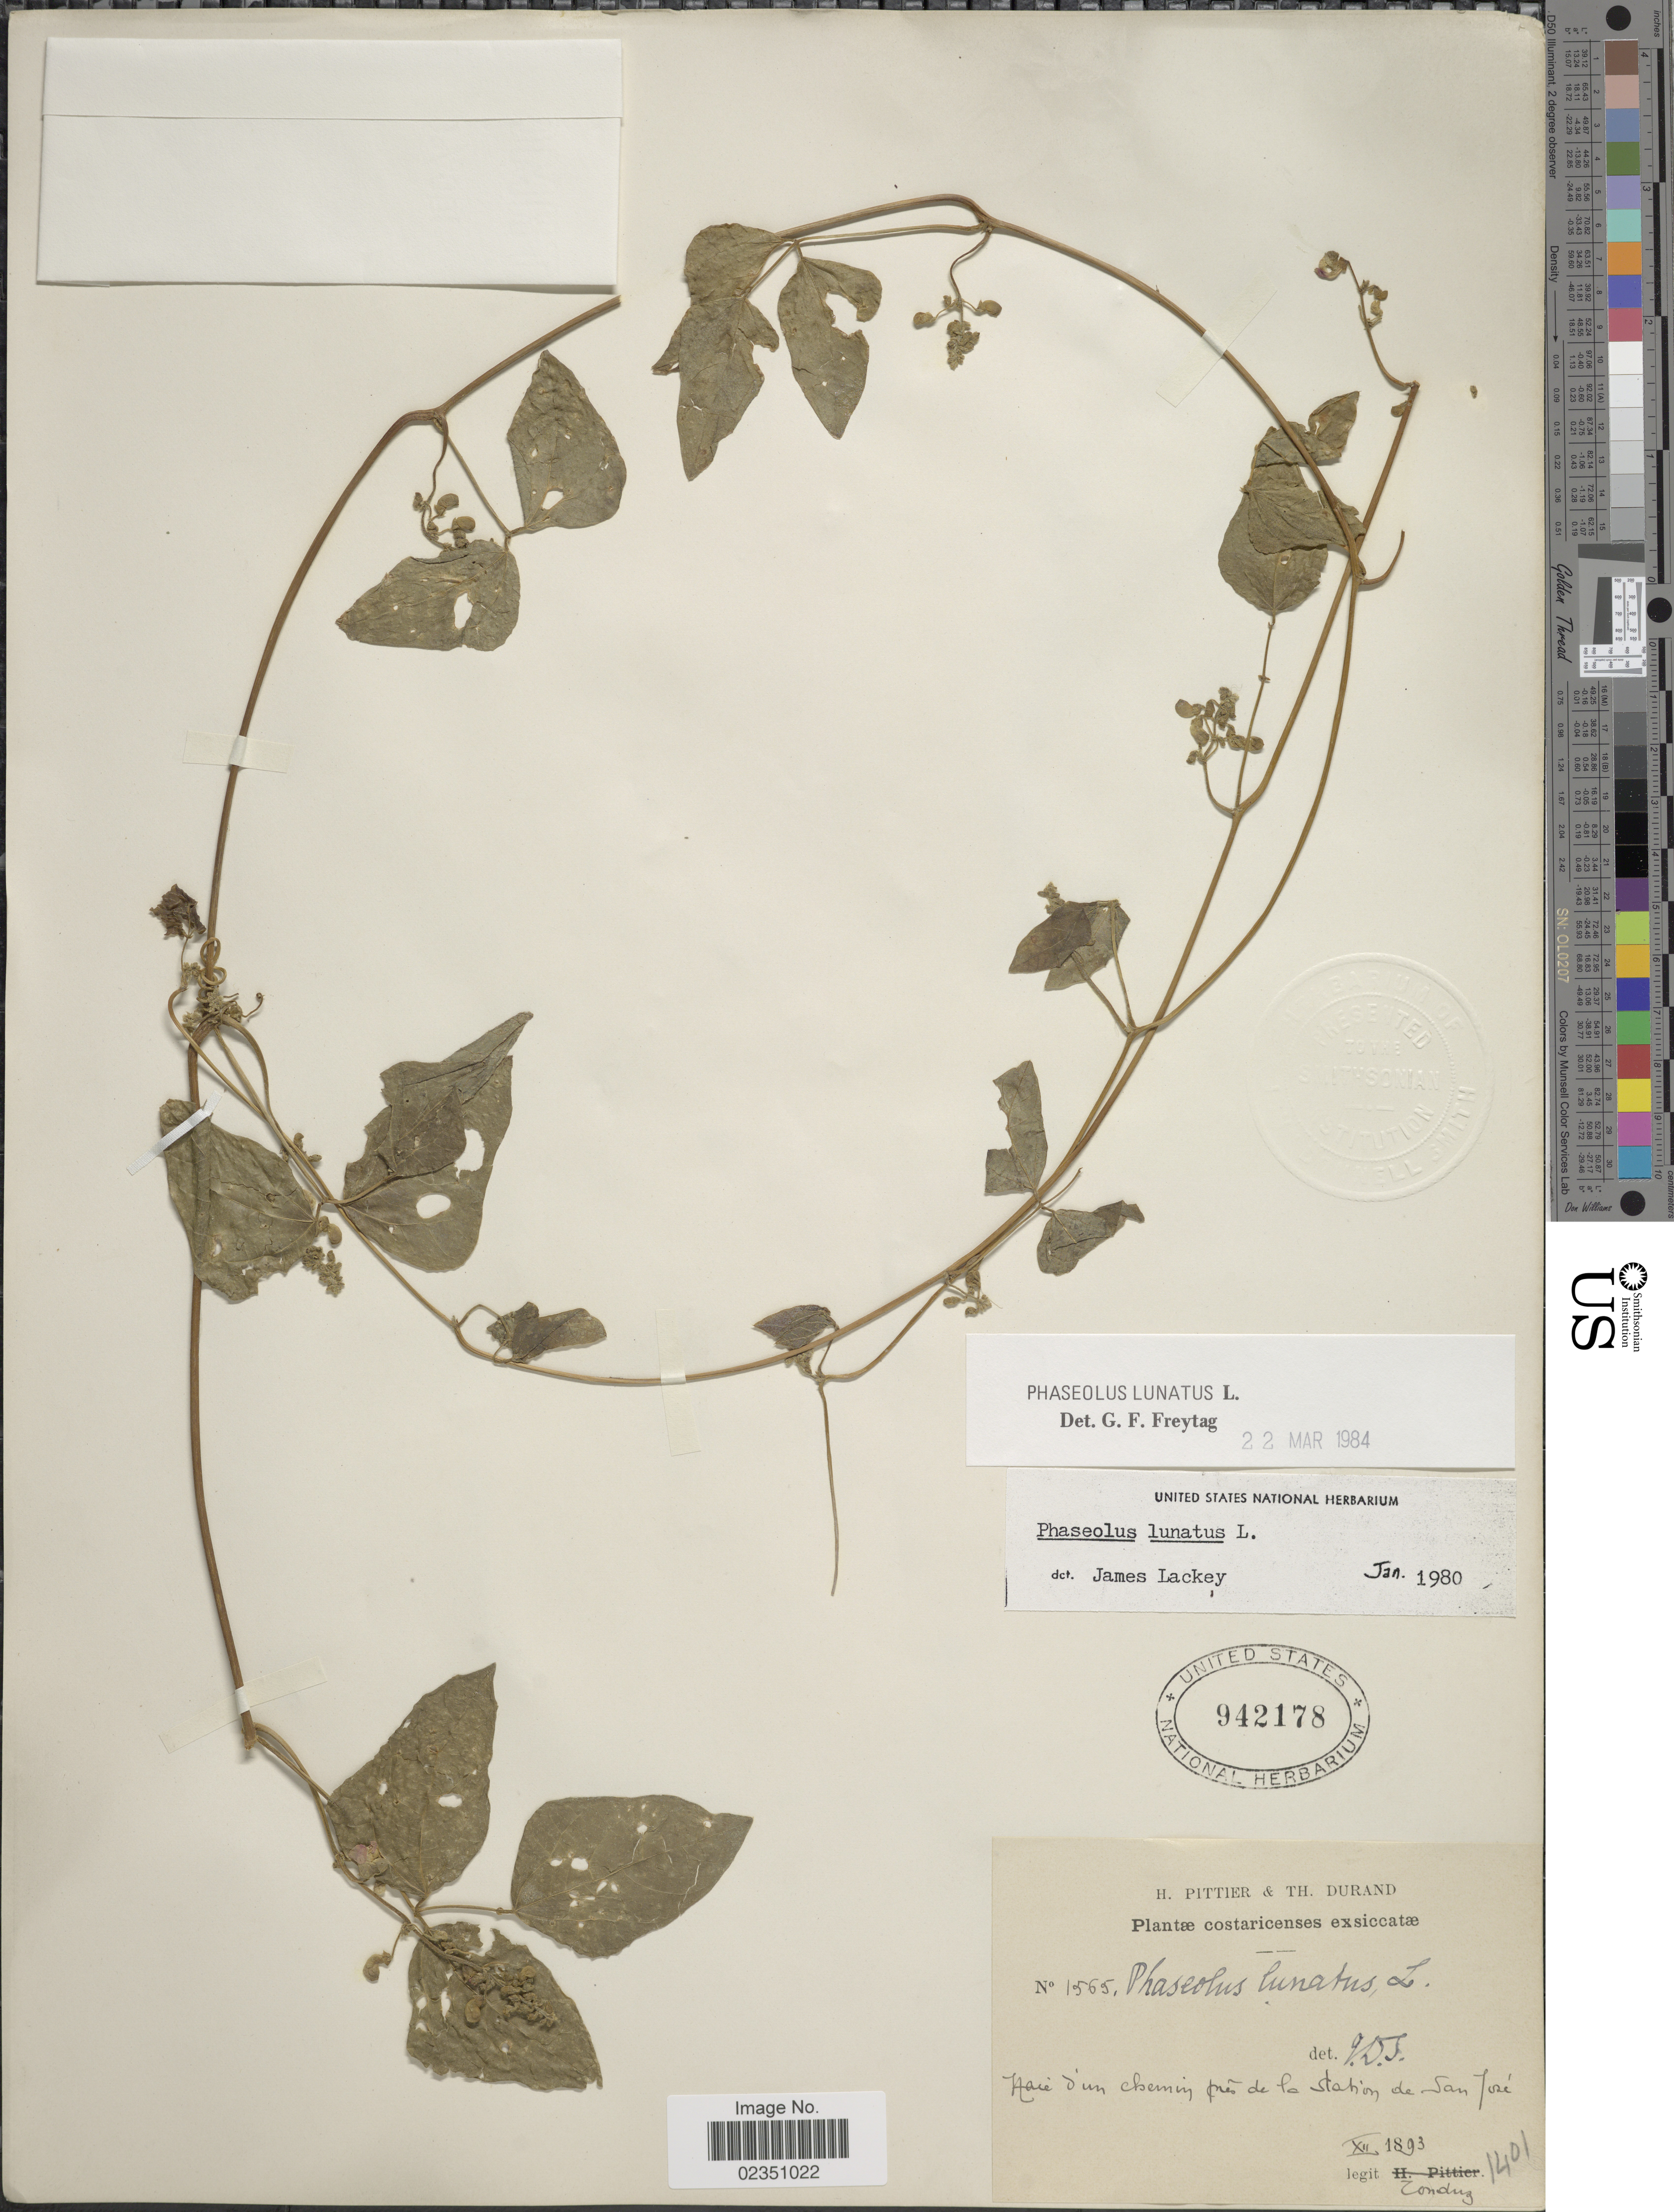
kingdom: Plantae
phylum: Tracheophyta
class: Magnoliopsida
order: Fabales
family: Fabaceae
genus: Phaseolus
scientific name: Phaseolus lunatus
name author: L.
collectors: A. Tonduz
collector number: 1401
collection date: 1893-12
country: Costa Rica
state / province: San José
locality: Haie d'un chemin prés de la station de San José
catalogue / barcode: US 942178